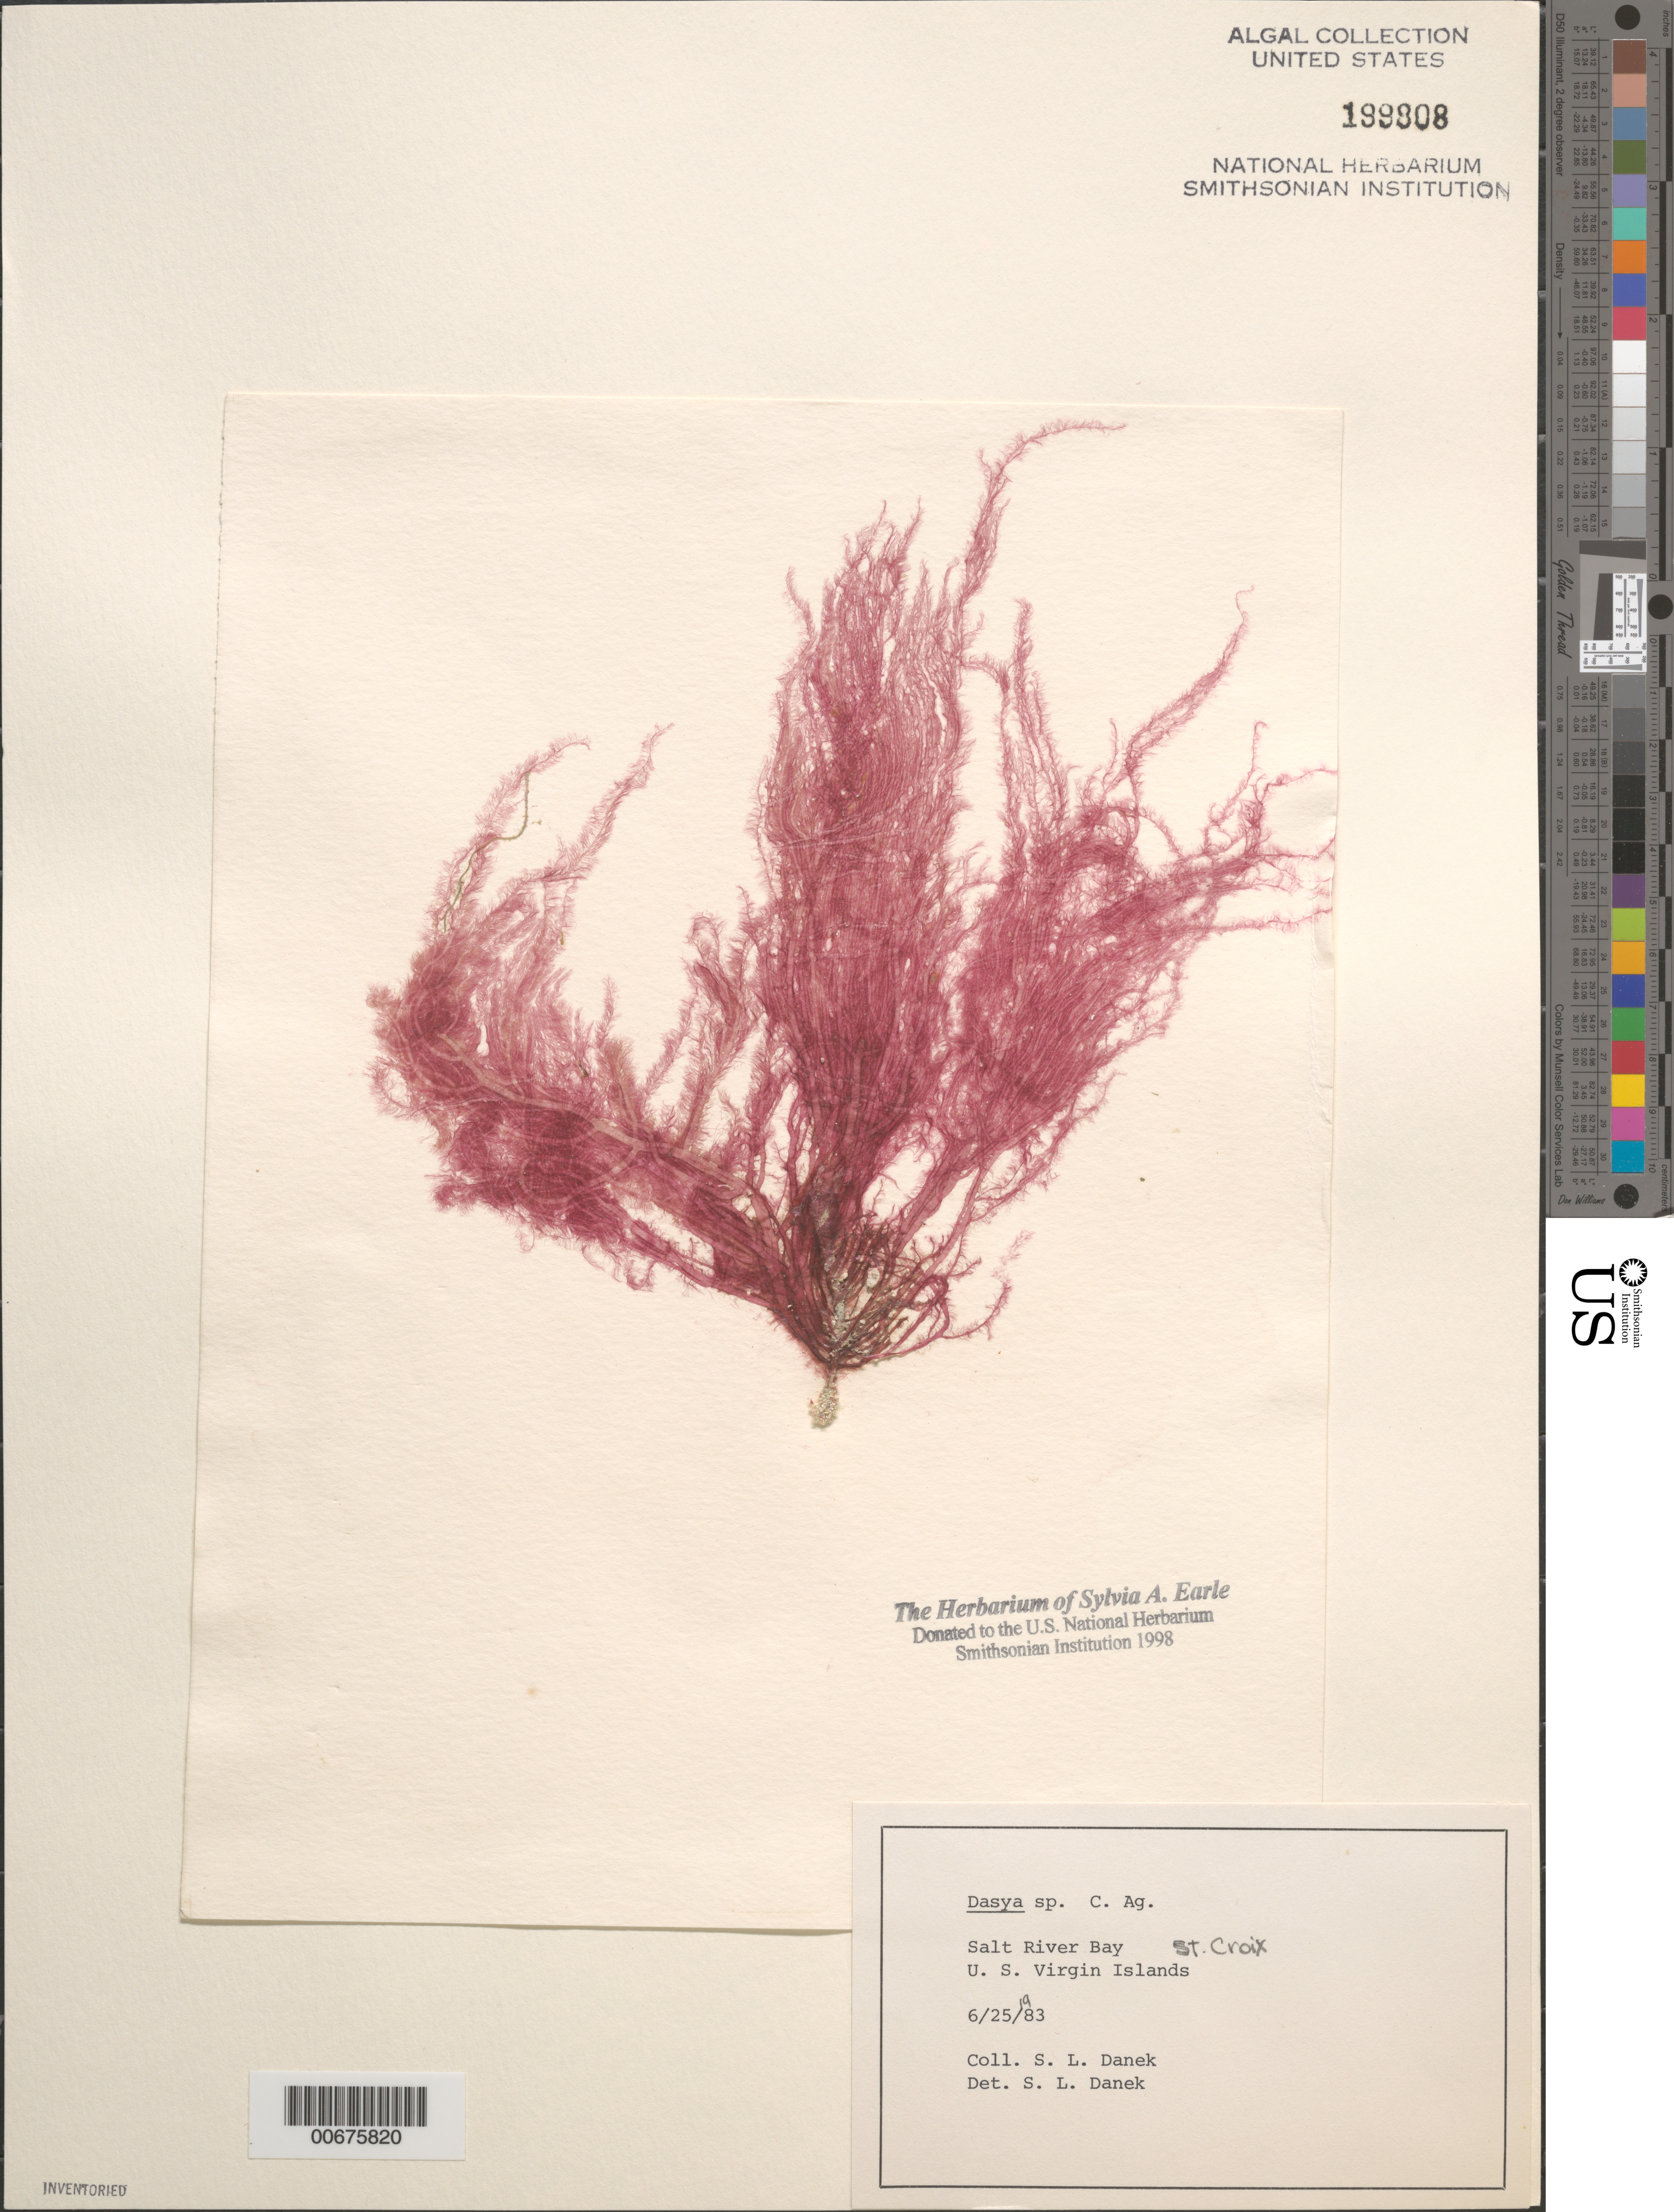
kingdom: Plantae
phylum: Rhodophyta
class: Florideophyceae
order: Ceramiales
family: Dasyaceae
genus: Dasya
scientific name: Dasya sp.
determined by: Danek, S. L.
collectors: S. Danek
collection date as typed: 25 Jun 1983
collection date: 1983-06-25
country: U.S. Virgin Islands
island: St. Croix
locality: Salt River Bay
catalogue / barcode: US 199808